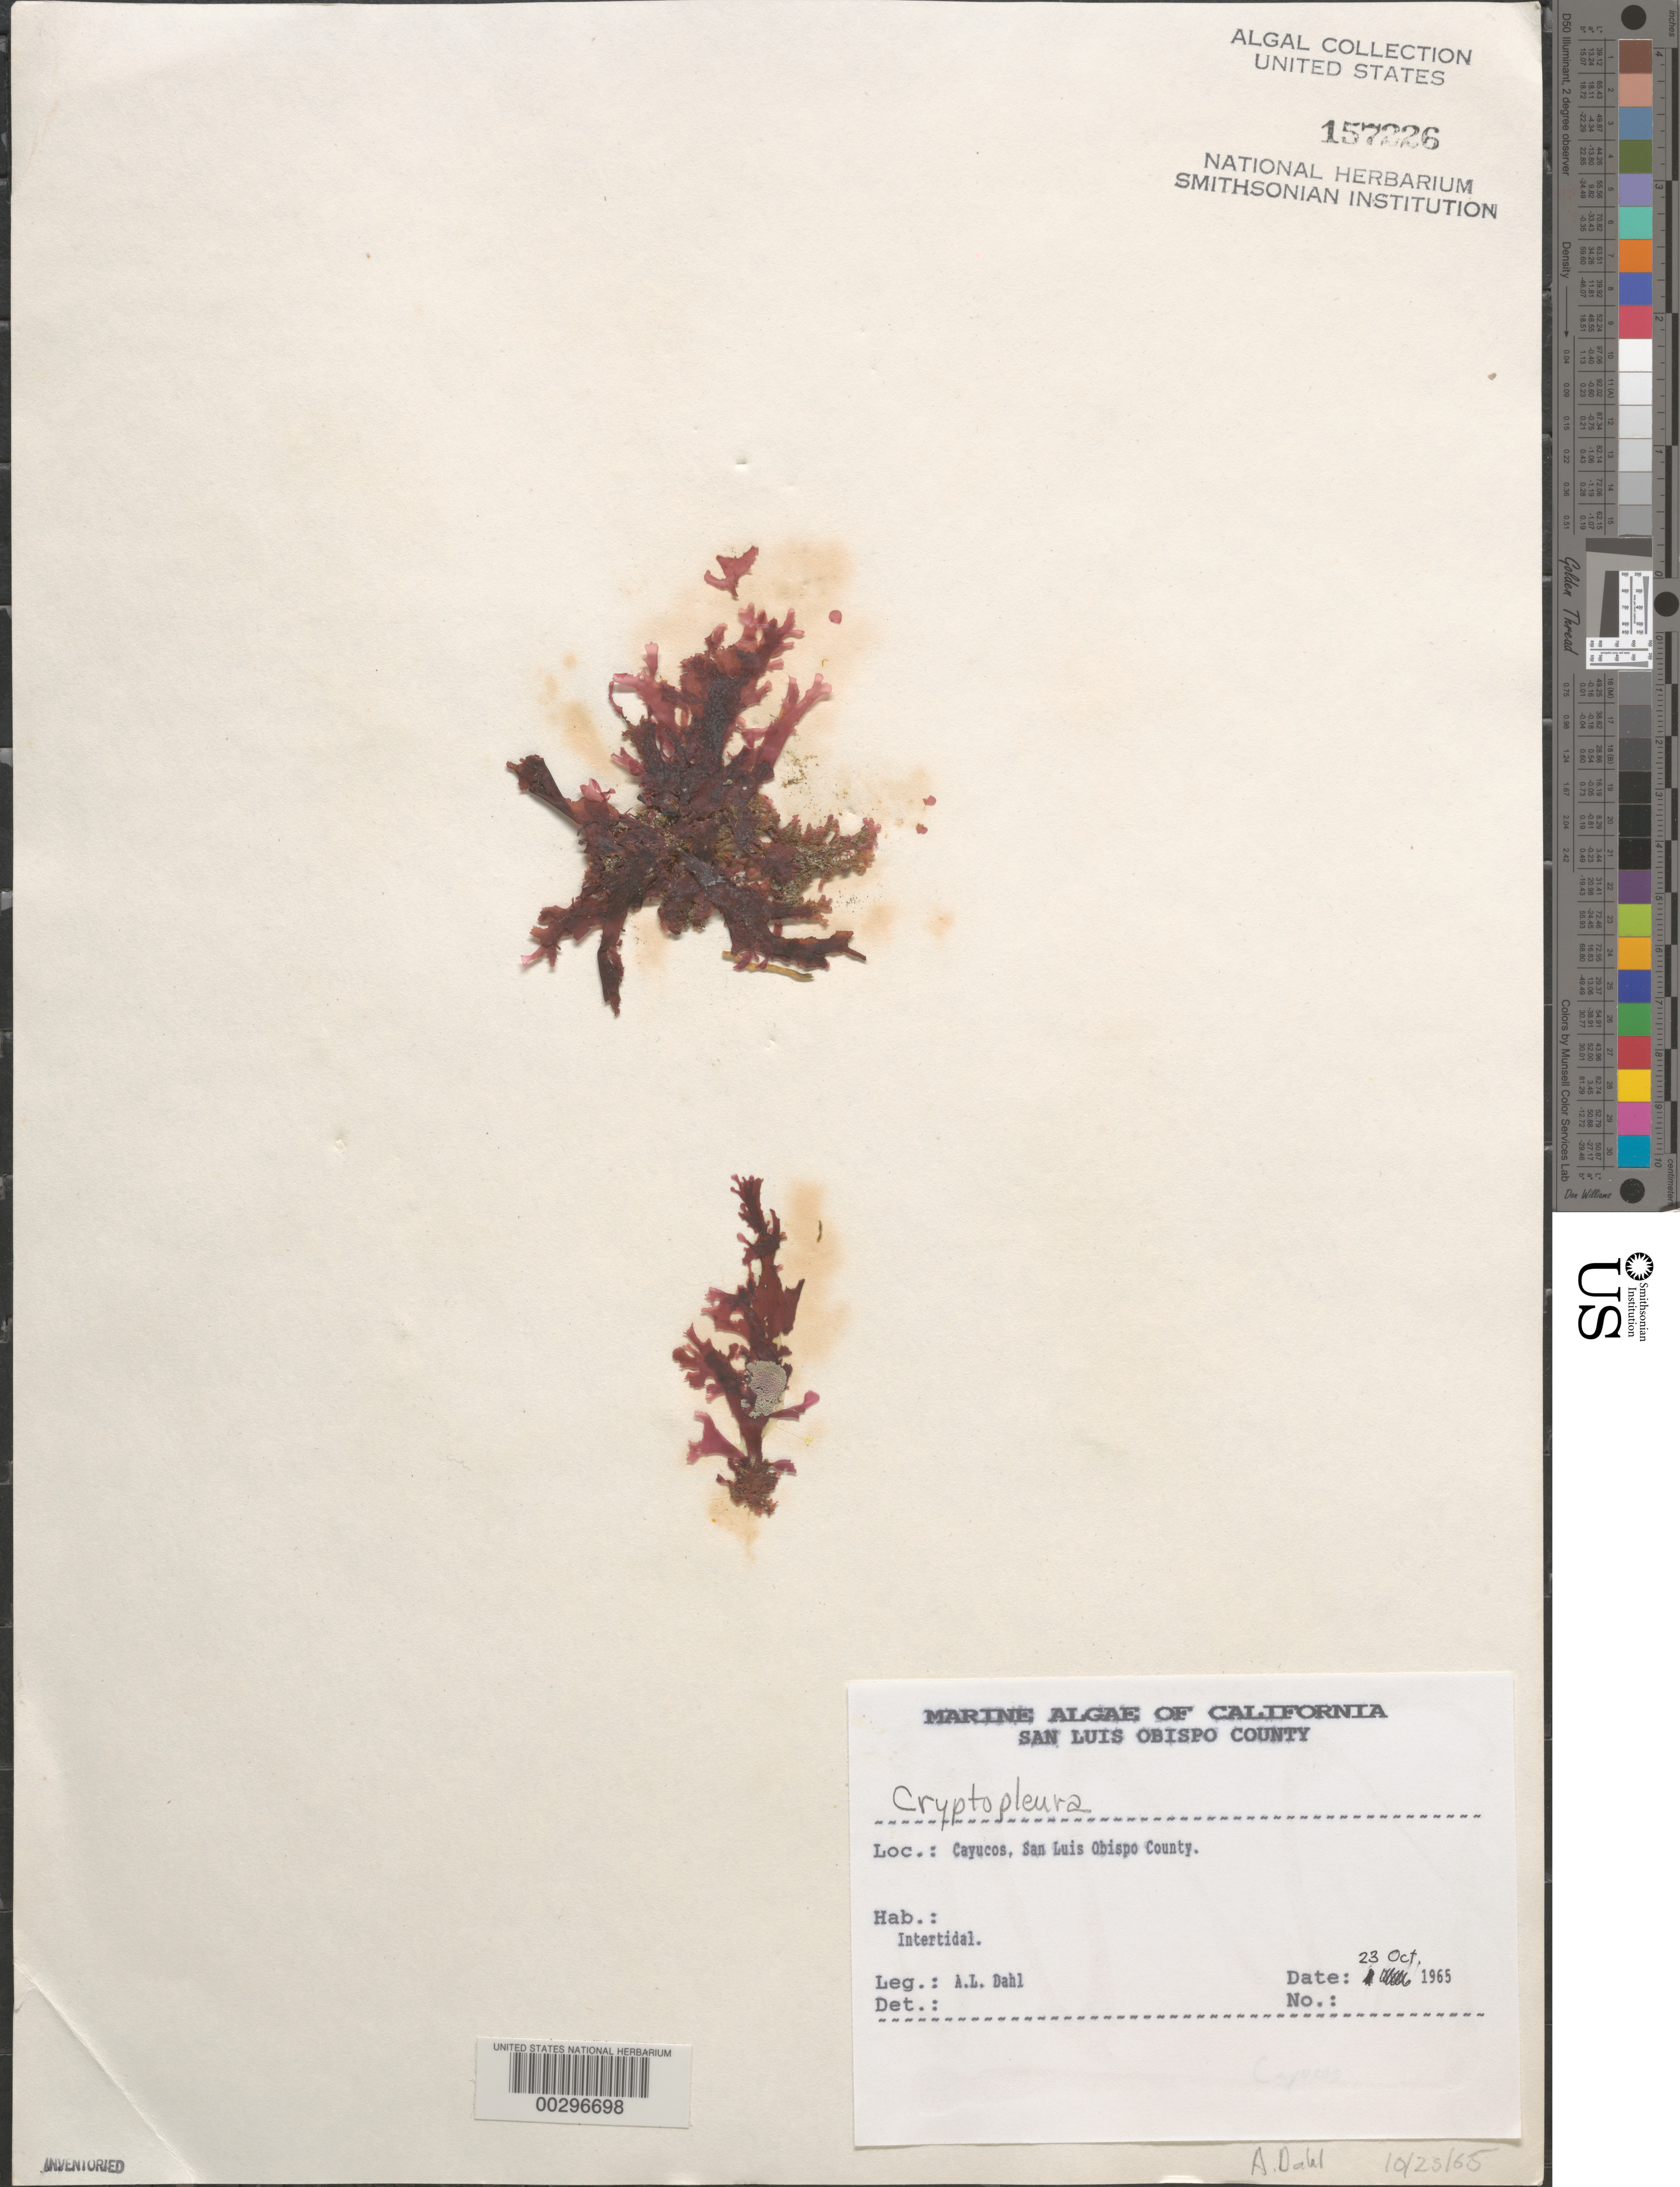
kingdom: Plantae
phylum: Rhodophyta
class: Florideophyceae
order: Ceramiales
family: Delesseriaceae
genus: Cryptopleura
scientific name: Cryptopleura sp.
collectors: A. Dahl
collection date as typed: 23 Oct 1965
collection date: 1965-10-23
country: United States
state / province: California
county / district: San Luis Obispo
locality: Cayucos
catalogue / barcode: US 157226